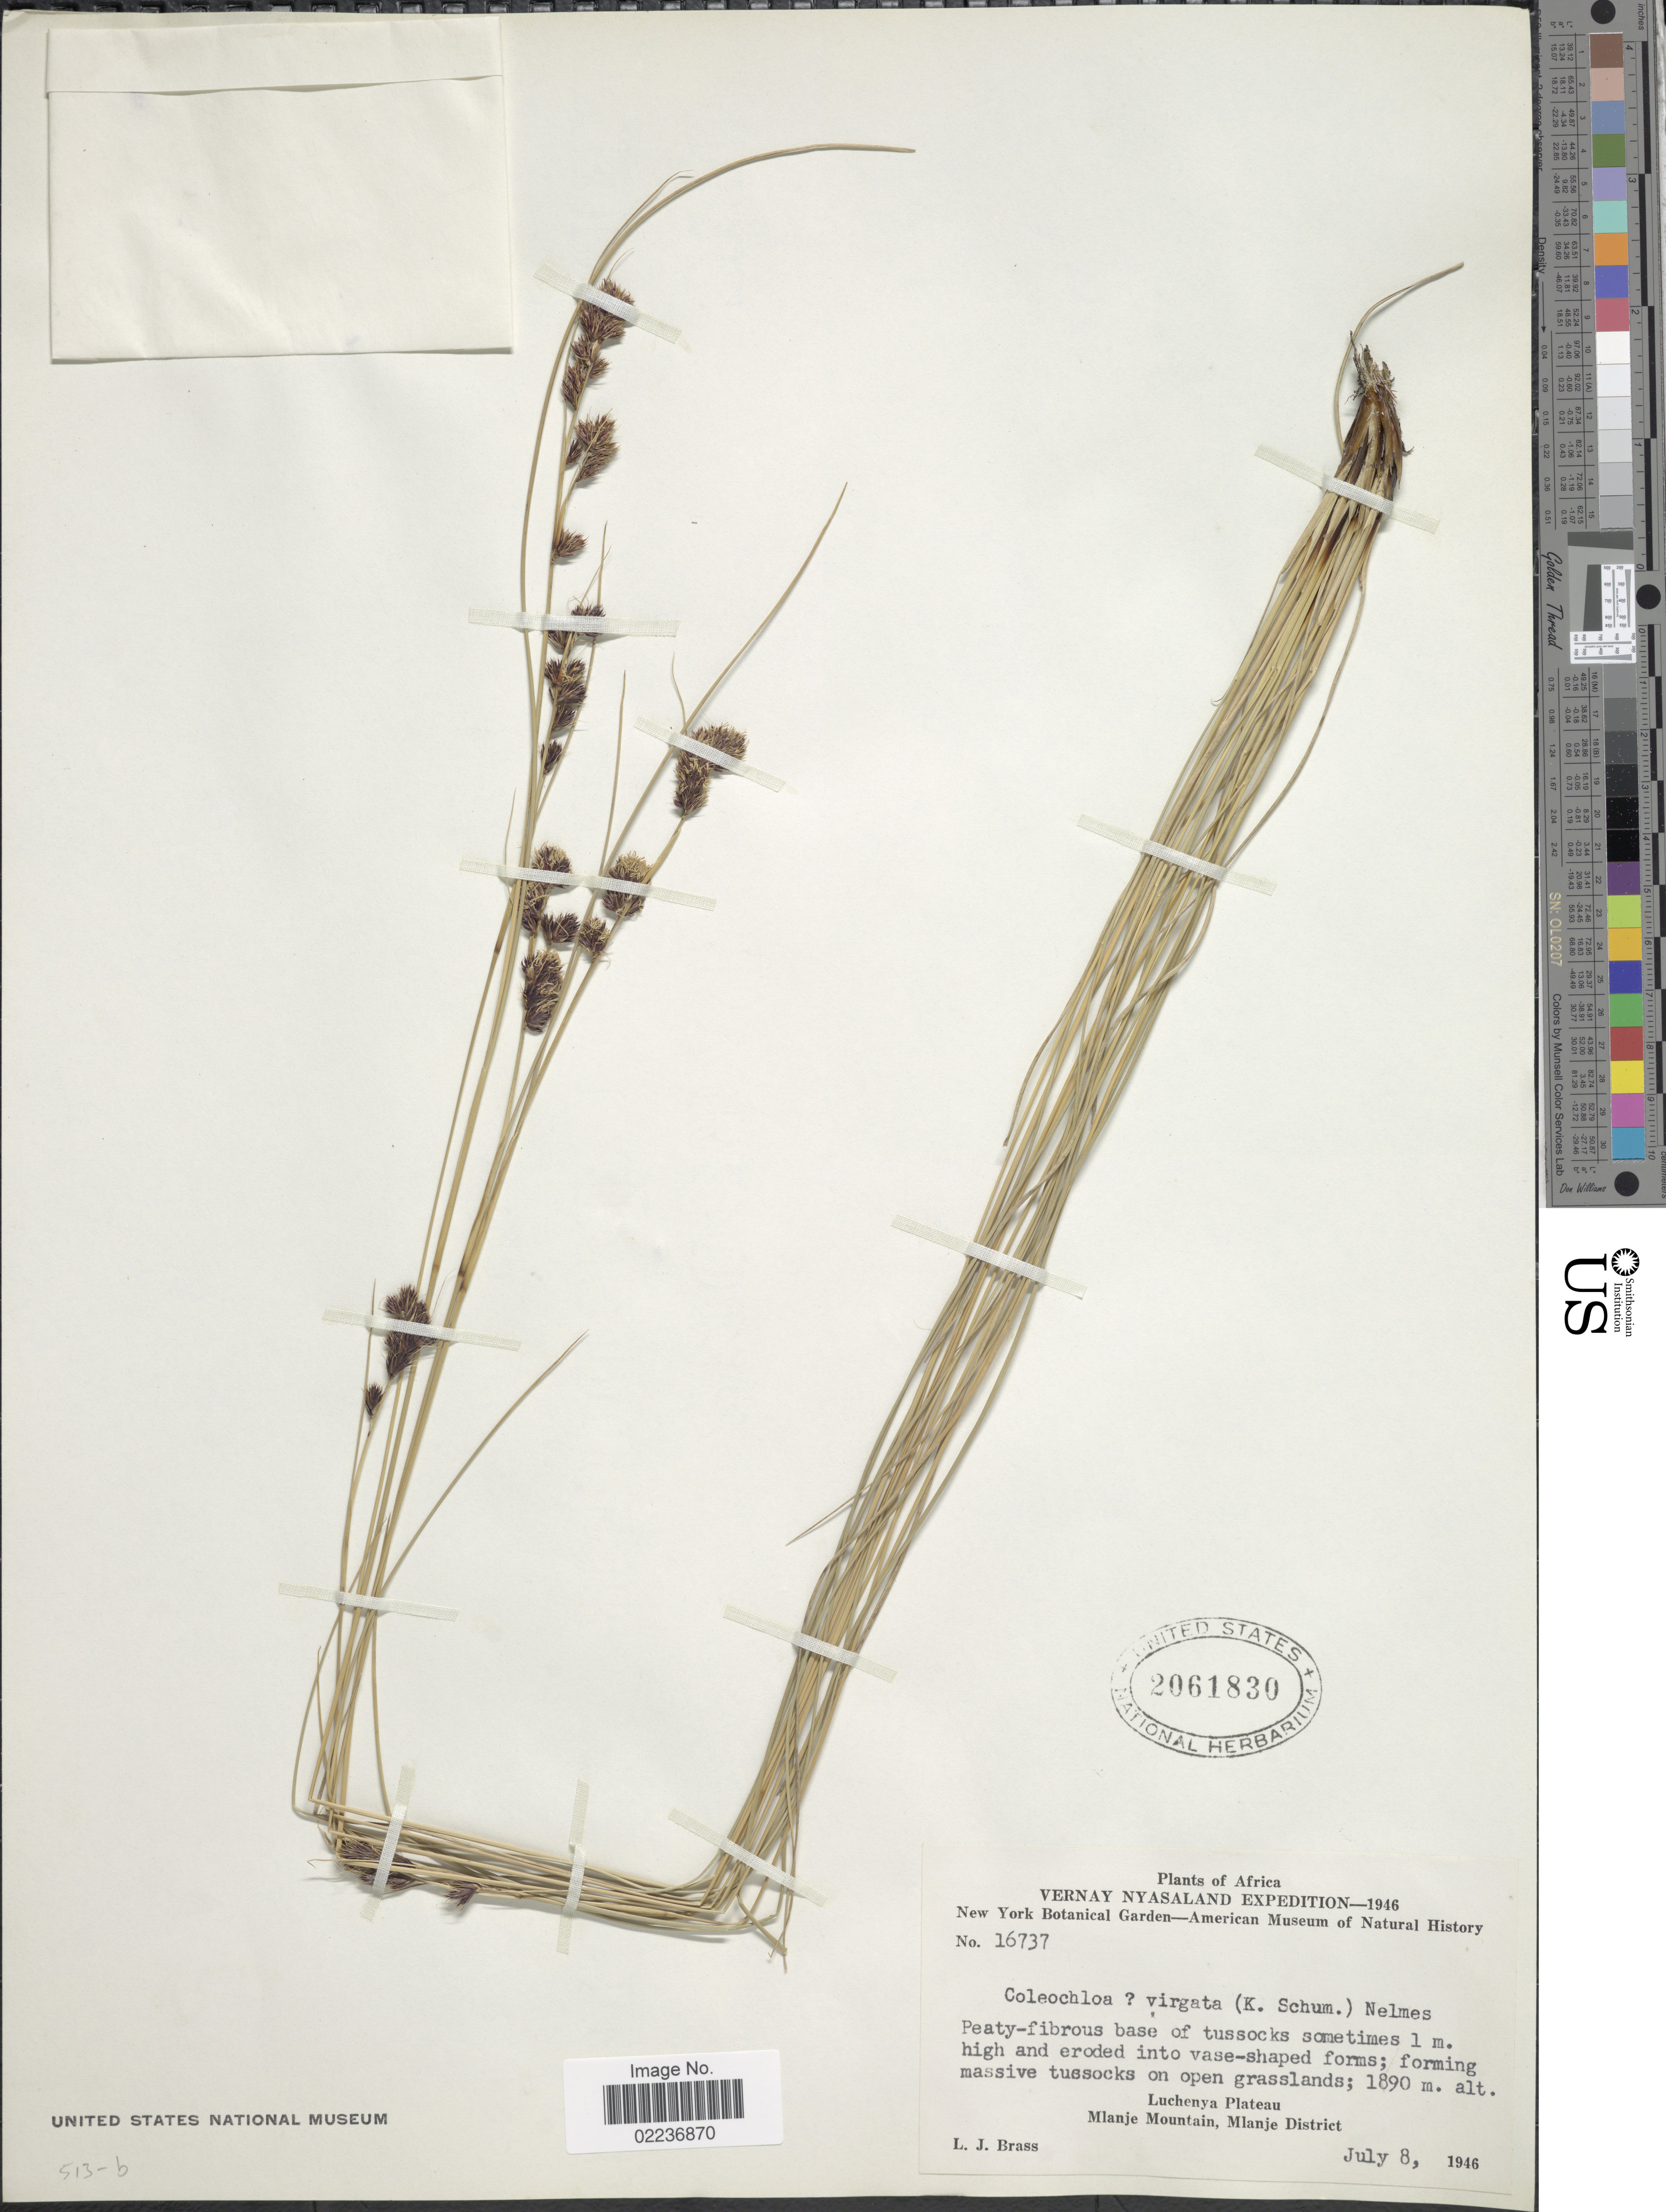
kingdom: Plantae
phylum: Tracheophyta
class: Liliopsida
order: Poales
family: Cyperaceae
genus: Coleochloa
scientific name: Coleochloa virgata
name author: (K. Schum.) Nelmes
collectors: L. J. Brass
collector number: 16737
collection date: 1946-07-08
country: Malawi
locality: Vernay Nyasaland, on open grasslands, Luchenya Plateau, Mlanje Mountain, Mlanje District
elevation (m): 1890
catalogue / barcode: US 2061830